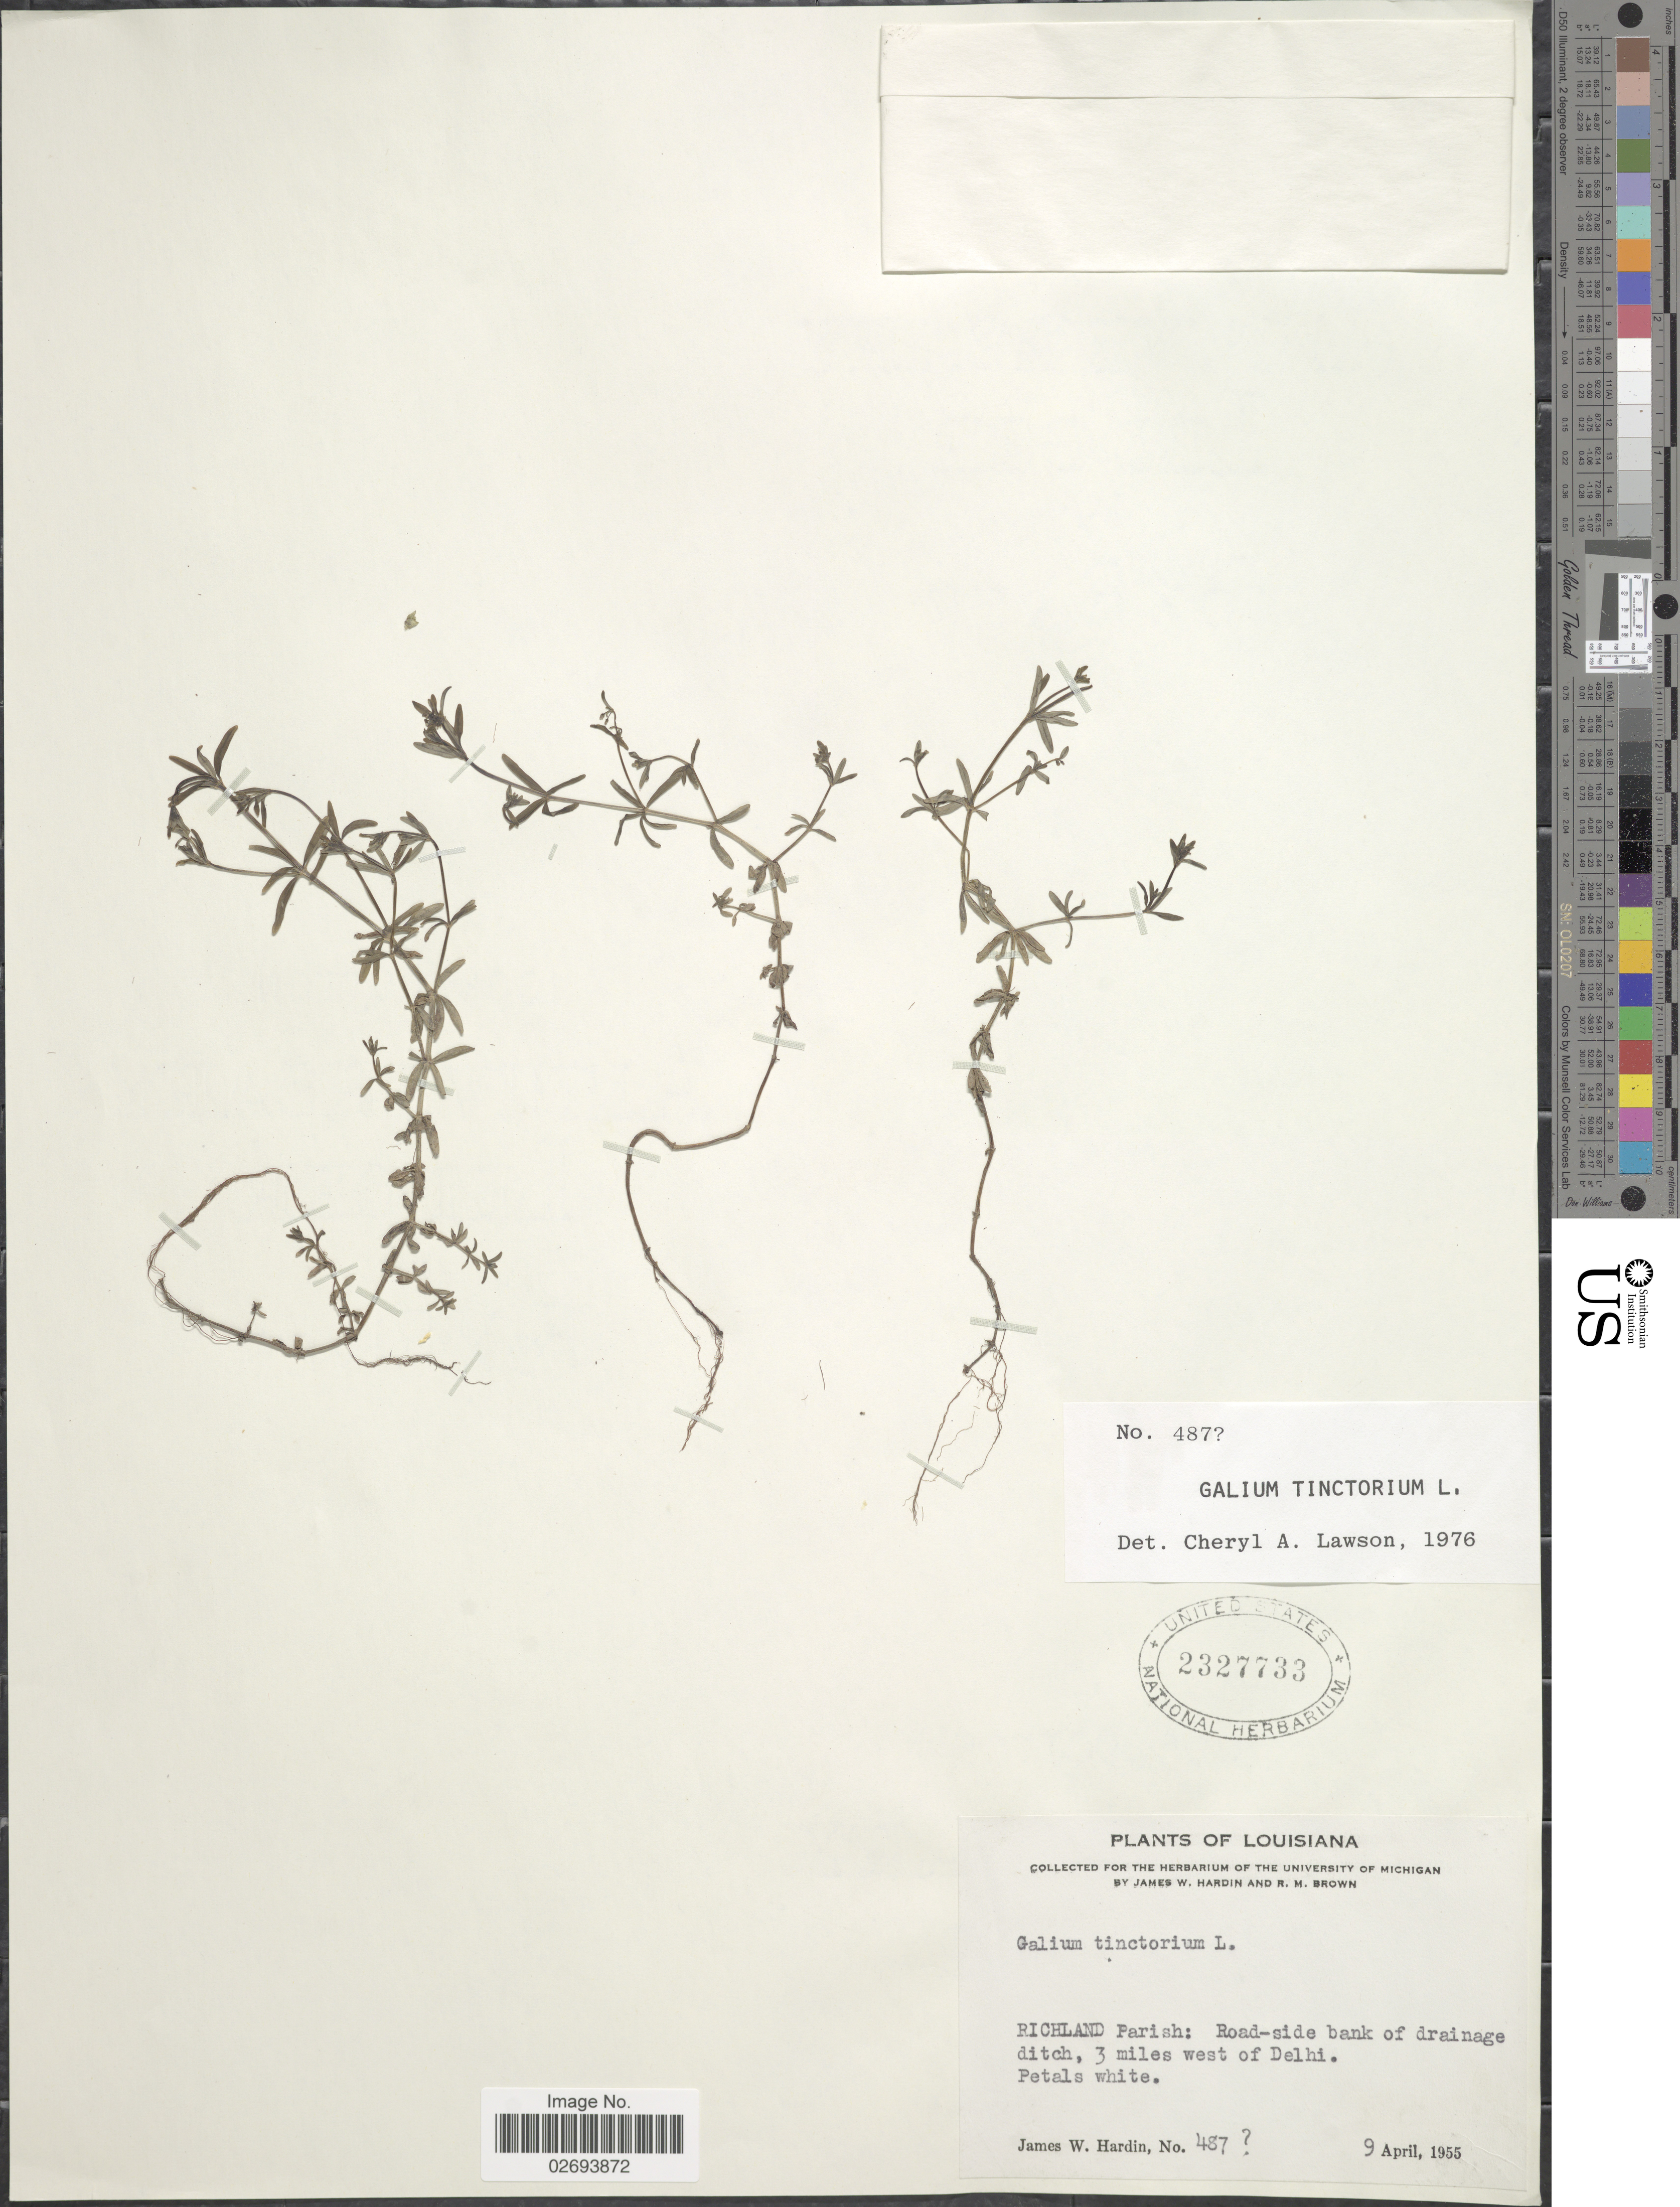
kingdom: Plantae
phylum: Tracheophyta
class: Magnoliopsida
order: Gentianales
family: Rubiaceae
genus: Galium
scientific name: Galium tinctorium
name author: (L.) Scop.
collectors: J. Hardin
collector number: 487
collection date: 1955-04-09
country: United States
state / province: Louisiana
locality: Richland Parish: Road-side bank of drainage ditch, 3 miles west of Delhi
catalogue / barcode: US 2327733